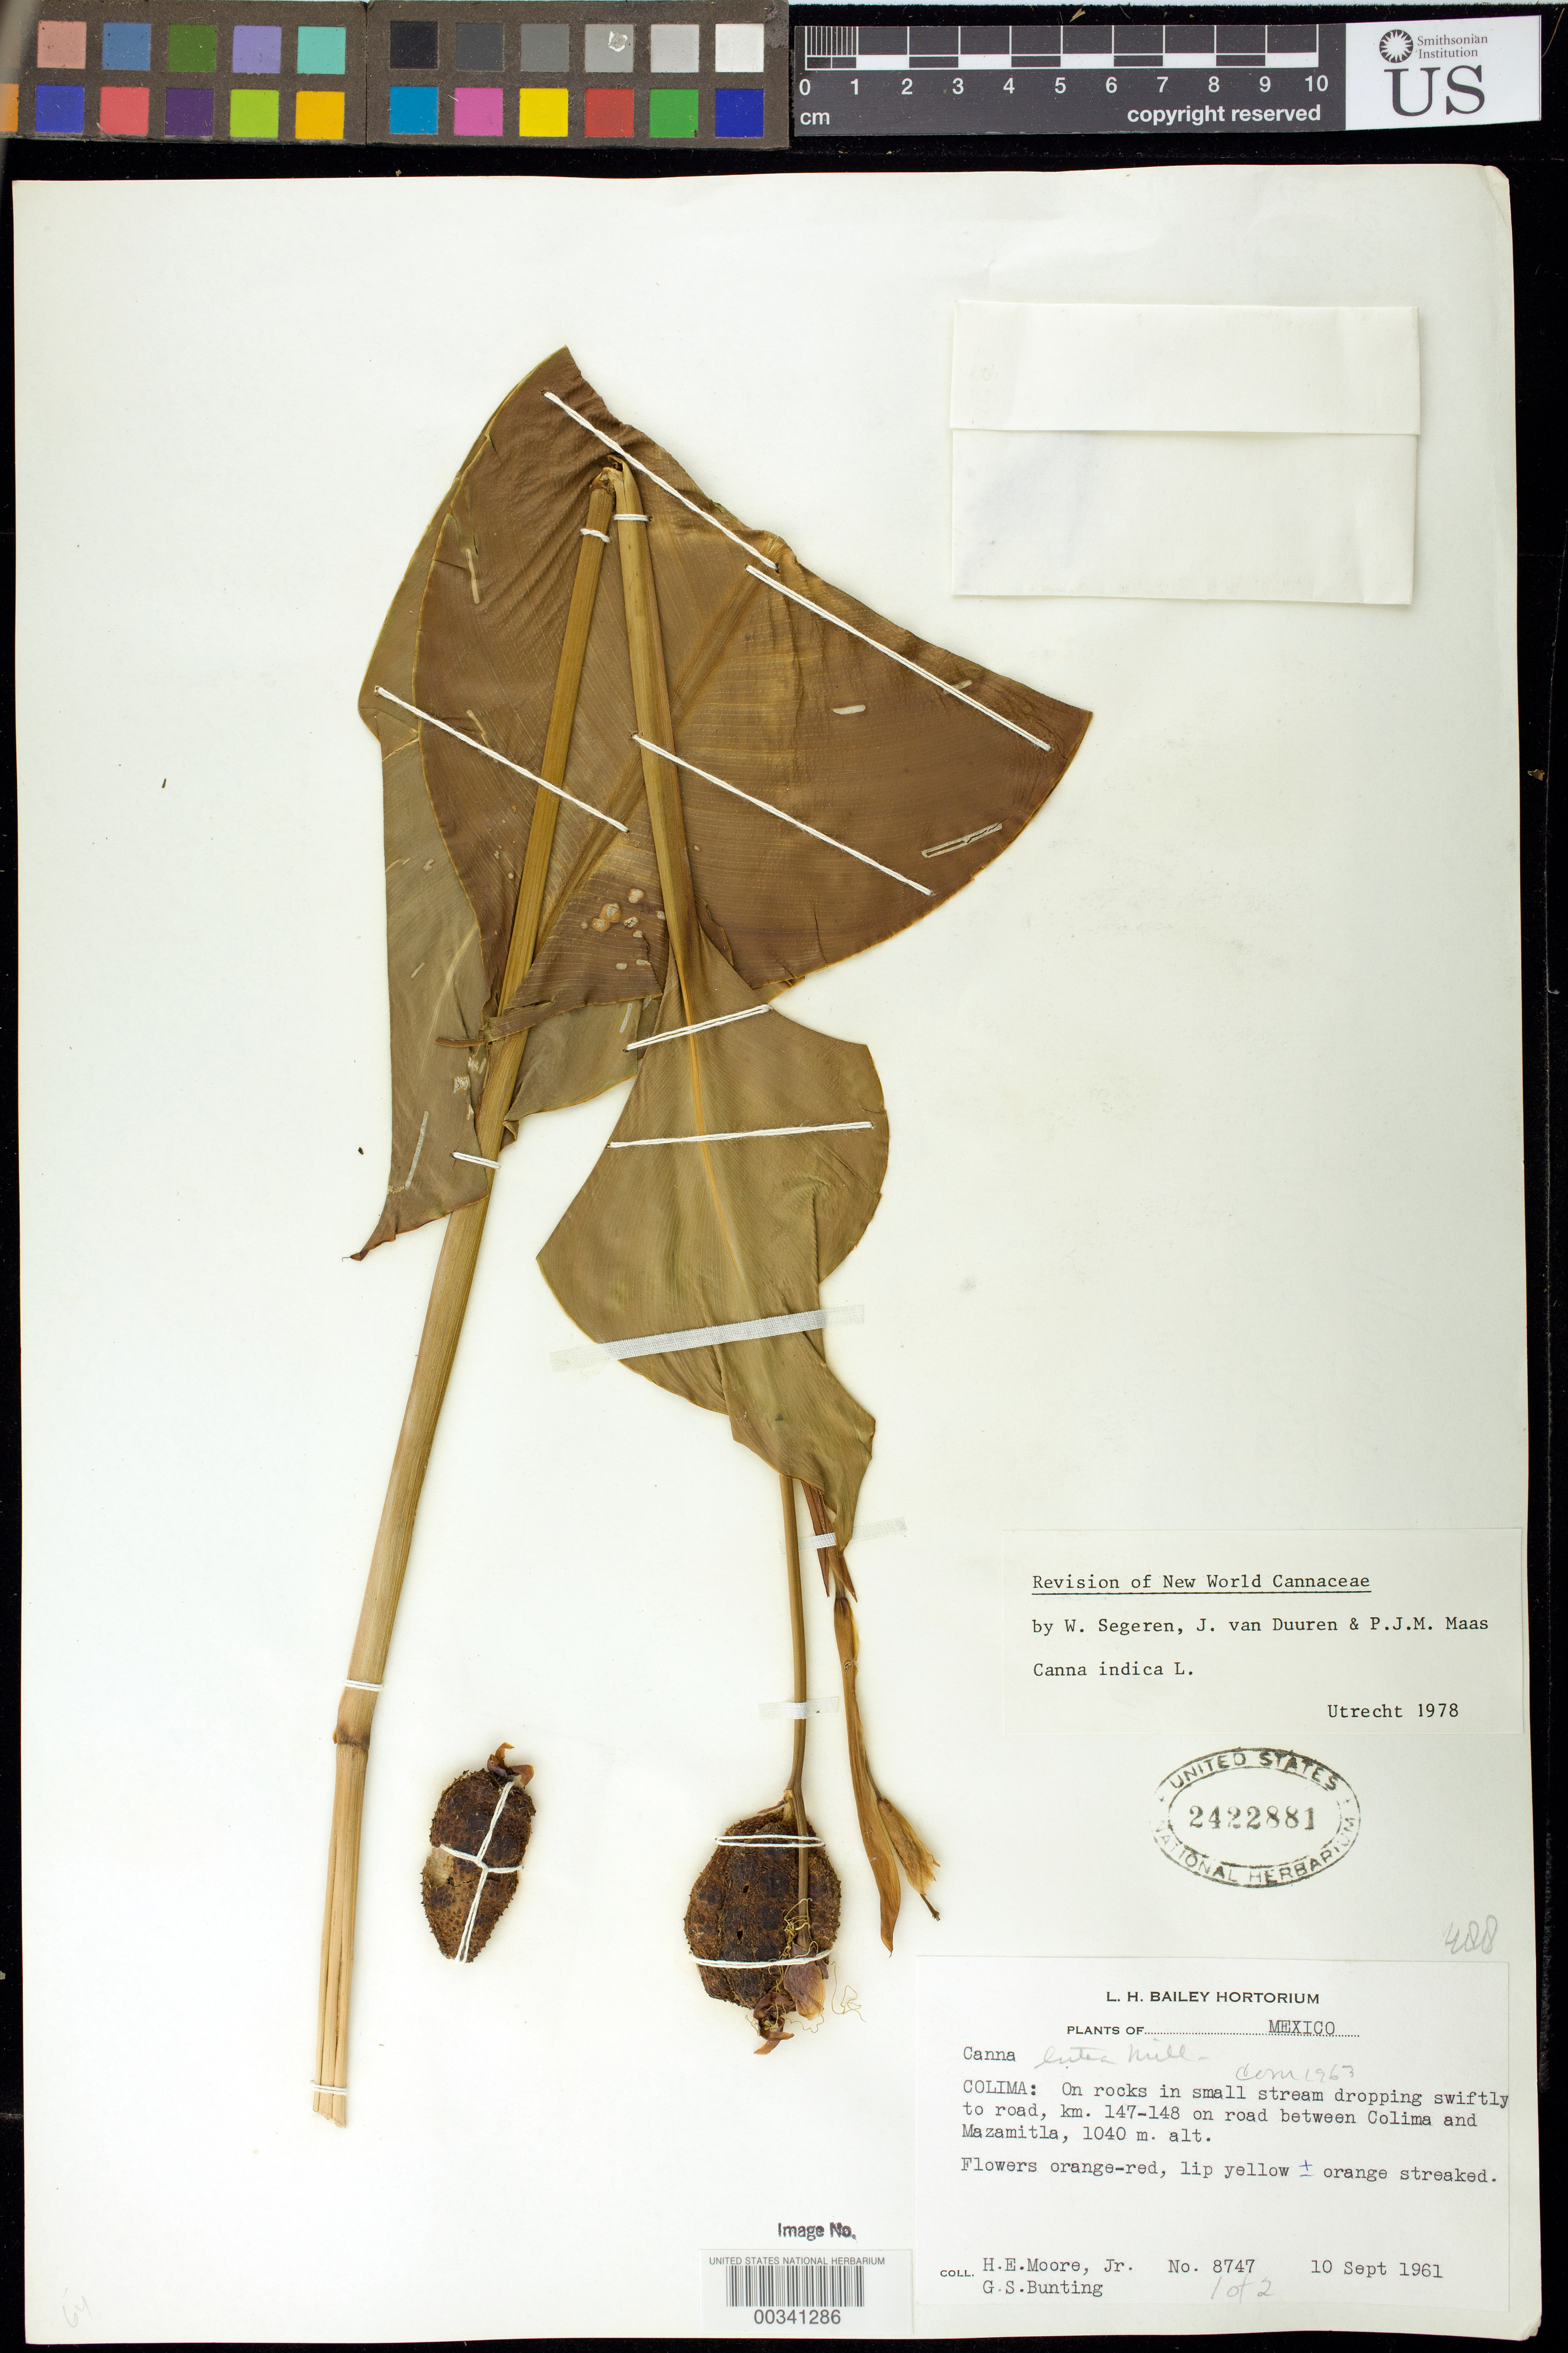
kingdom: Plantae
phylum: Tracheophyta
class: Liliopsida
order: Zingiberales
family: Cannaceae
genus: Canna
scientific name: Canna indica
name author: L.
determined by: Segeren, W.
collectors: H. E. Moore & G. S. Bunting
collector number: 8747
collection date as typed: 10 Sep 1961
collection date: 1961-09-10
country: Mexico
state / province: Colima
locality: On rocks in small stream dropping swiftly to road, km 147-148 on road between Colima and Mazamitla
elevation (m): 1040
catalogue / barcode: US 2422881